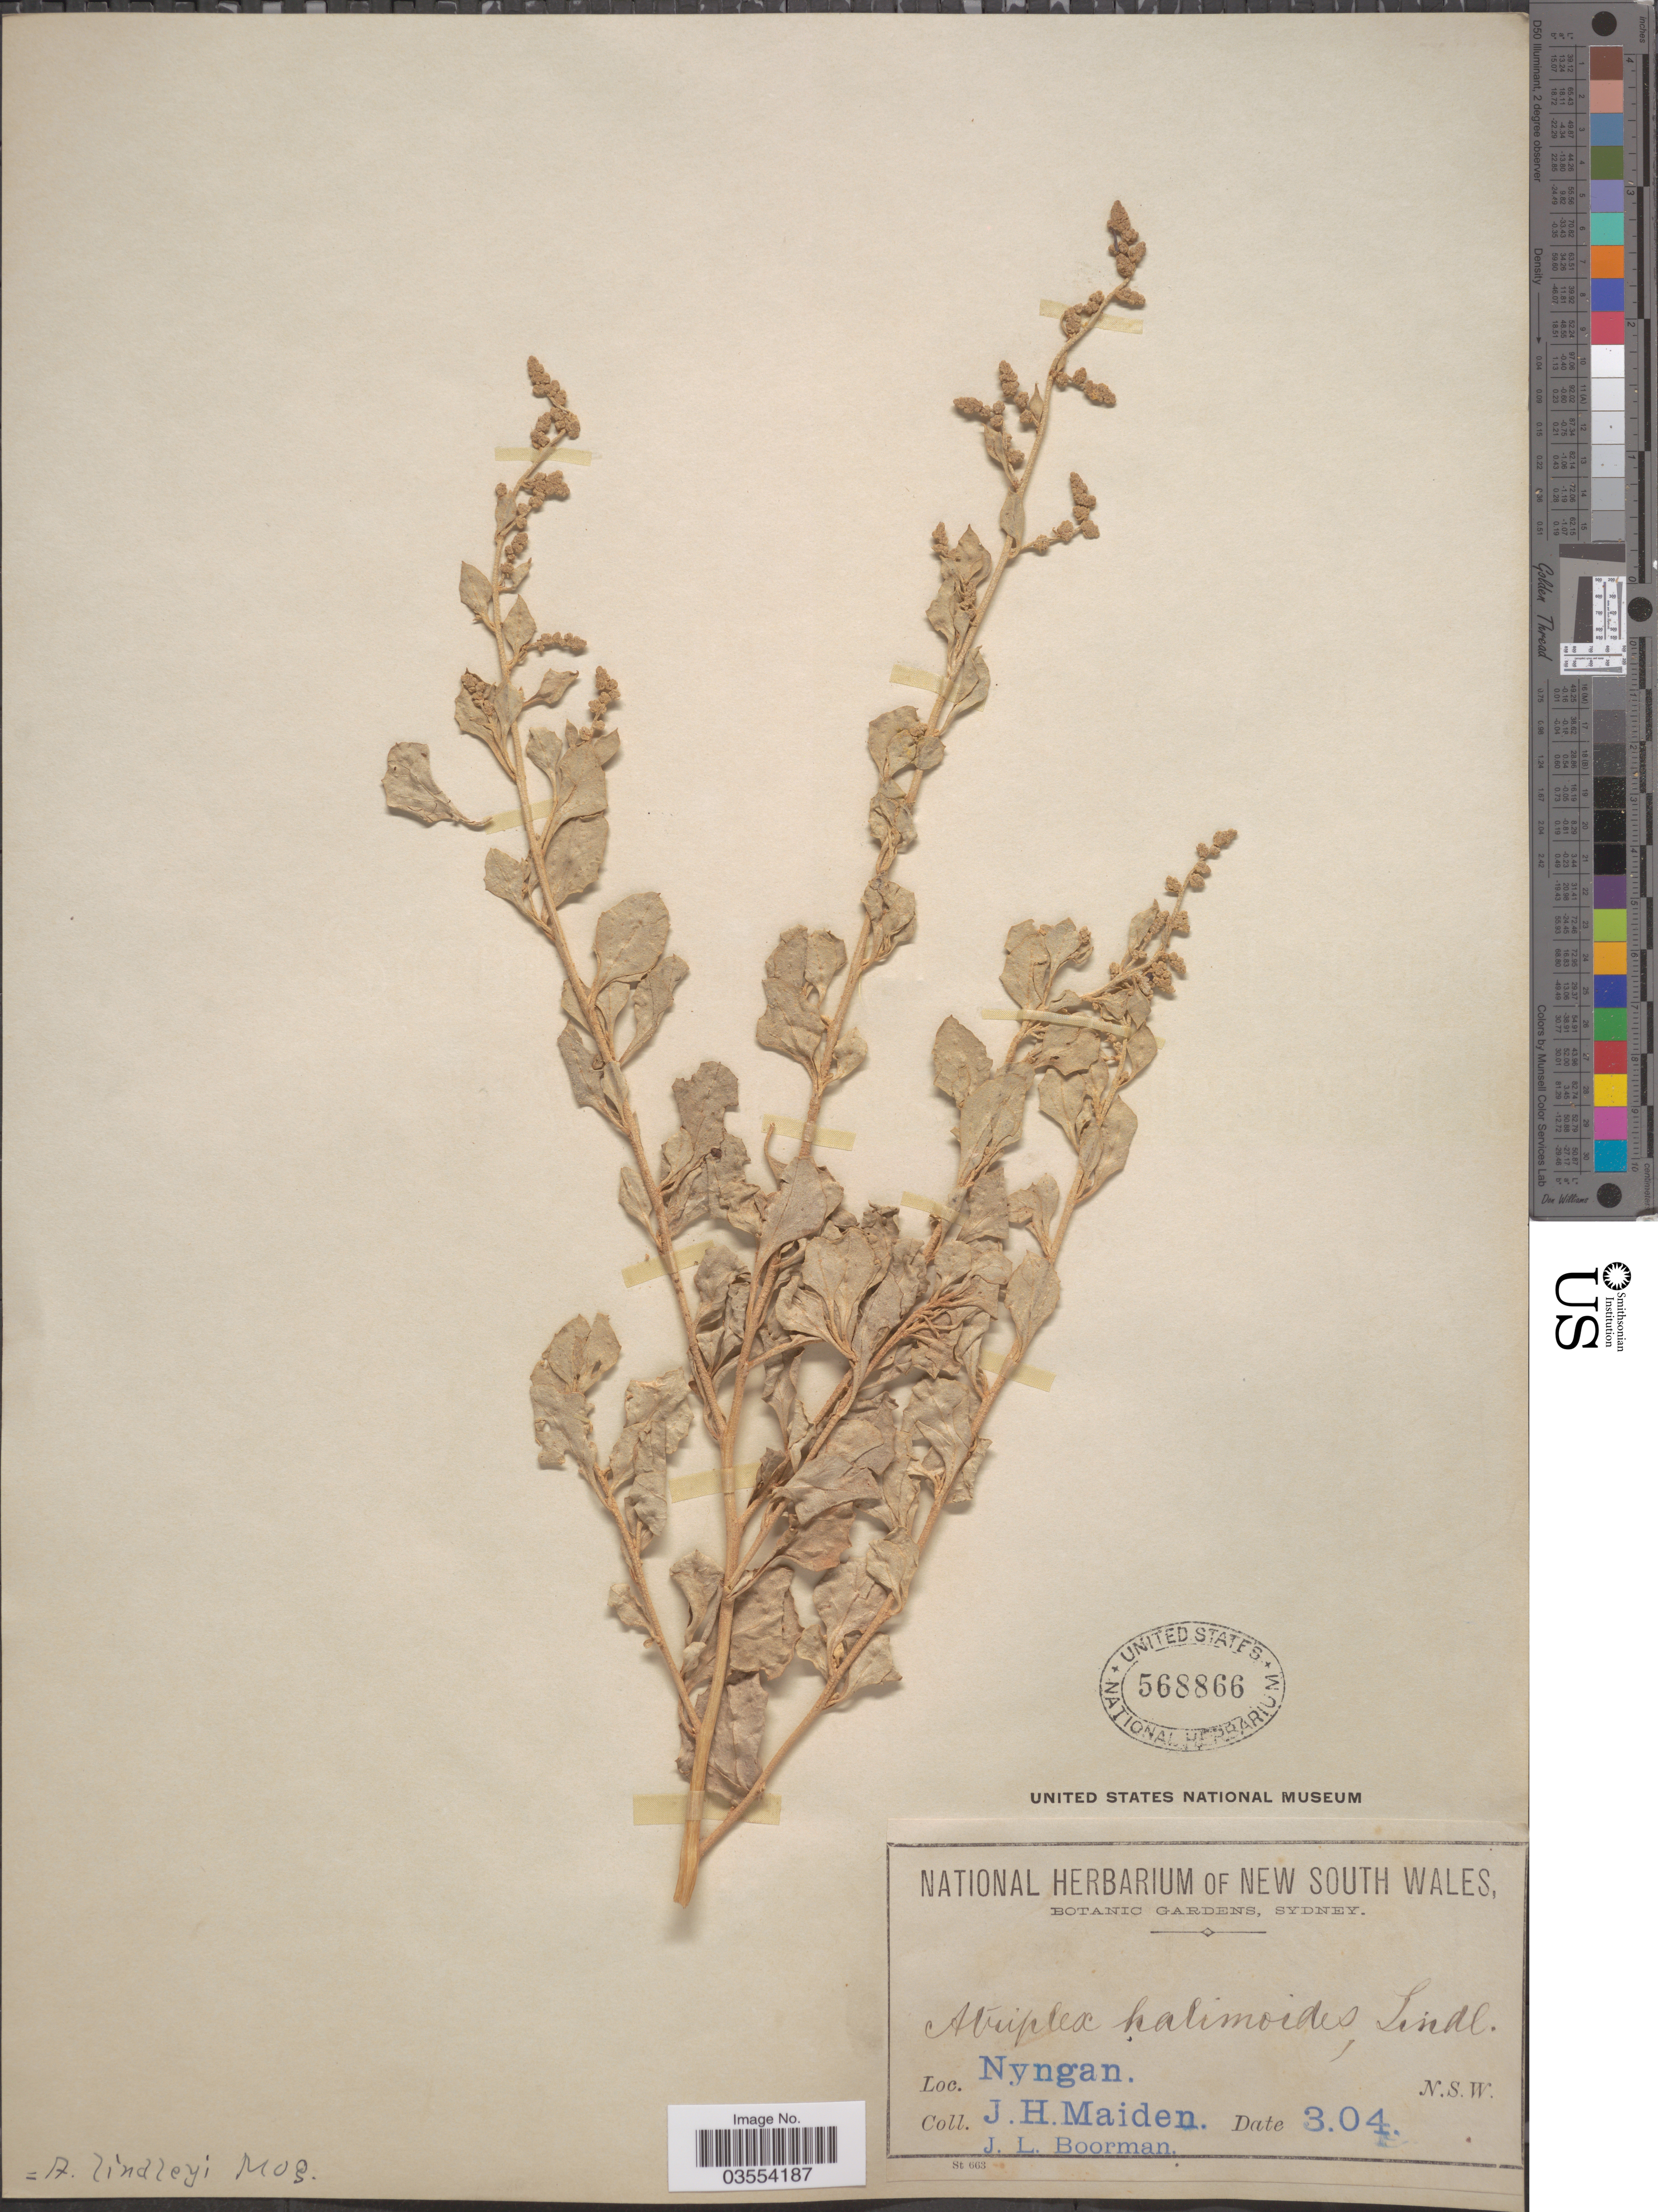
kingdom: Plantae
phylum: Tracheophyta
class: Magnoliopsida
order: Caryophyllales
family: Amaranthaceae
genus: Atriplex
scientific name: Atriplex inflata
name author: F. Muell.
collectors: J. Maiden & J. Boorman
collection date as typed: Transcribed d/m/y: /3/4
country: Australia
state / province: New South Wales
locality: Nyngan.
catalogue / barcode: US 568866